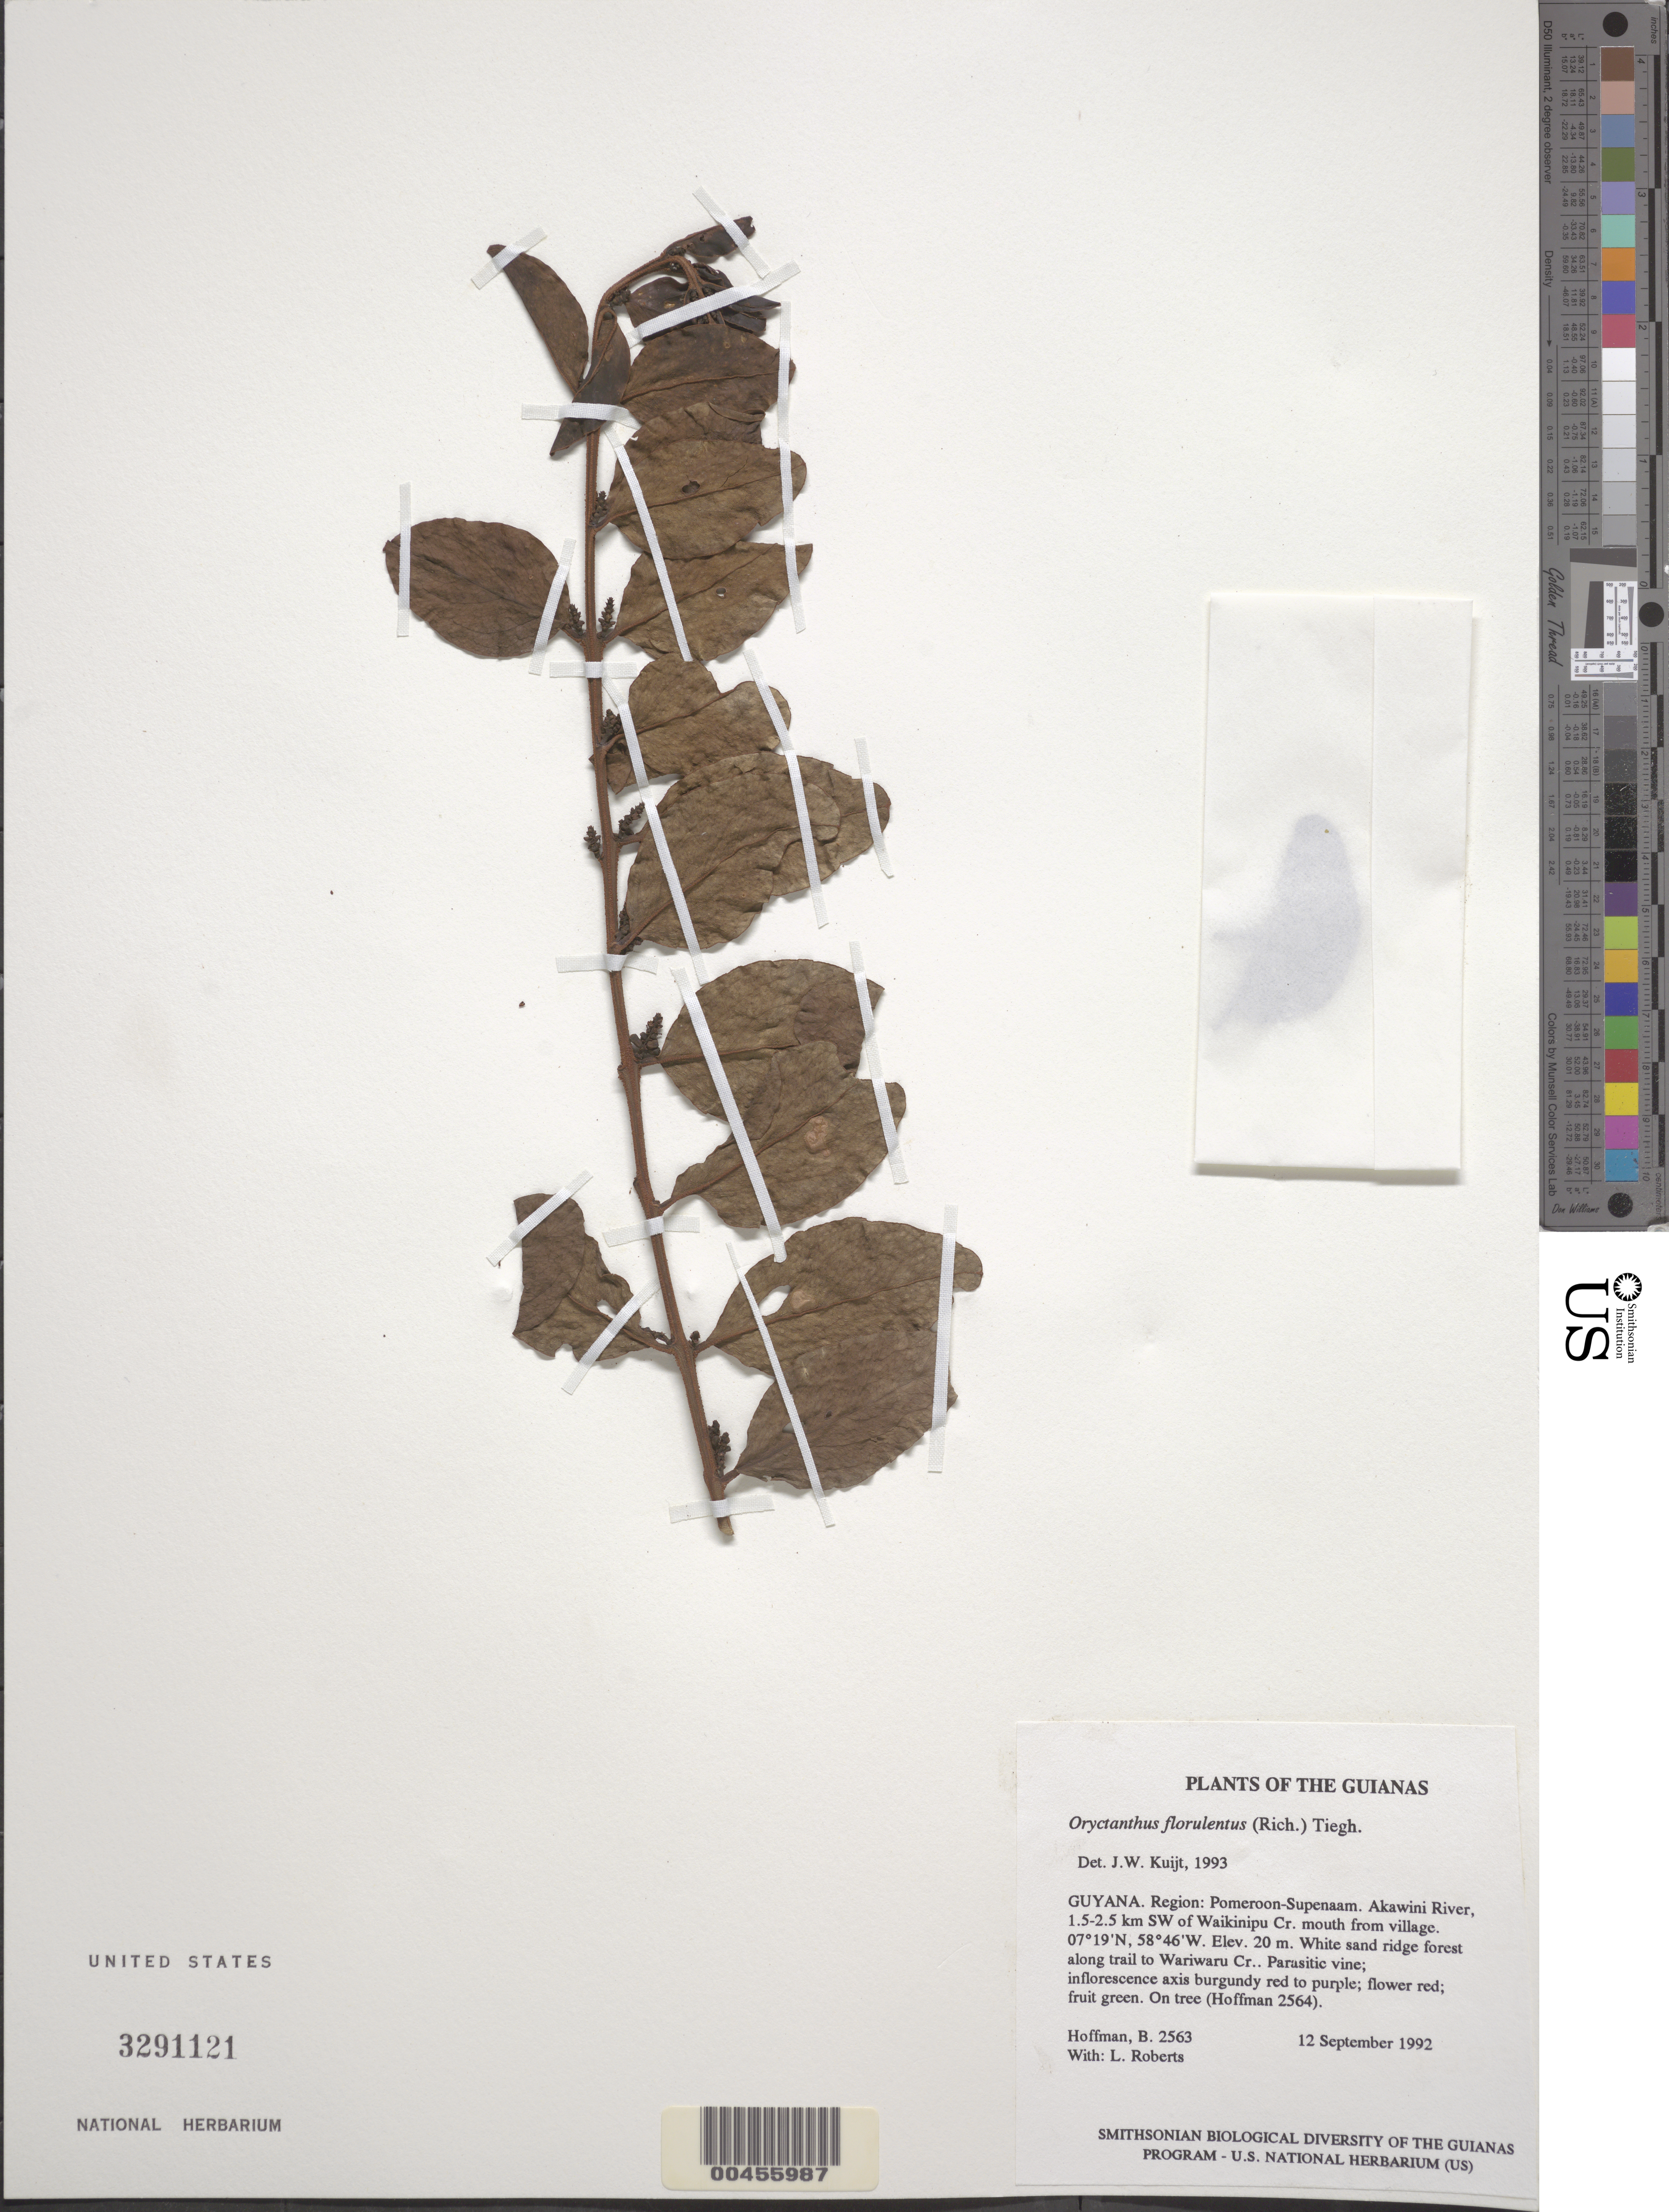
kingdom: Plantae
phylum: Tracheophyta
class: Magnoliopsida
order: Santalales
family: Loranthaceae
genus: Oryctanthus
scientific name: Oryctanthus florulentus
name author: (Rich.) Tiegh.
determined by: Kuijt, Job, (CANADA)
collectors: B. Hoffman & L. Roberts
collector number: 2563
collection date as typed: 12 September 1992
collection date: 1992-09-12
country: Guyana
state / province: Pomeroon-Supenaam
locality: Akawini River, 1.5-2.5 km SW of Waikinipu Creek mouth, along trail from Wakinipu village to Wariwaru Creek (Pomeroon R.)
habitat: White sand ridge forest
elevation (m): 20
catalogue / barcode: US 3291121